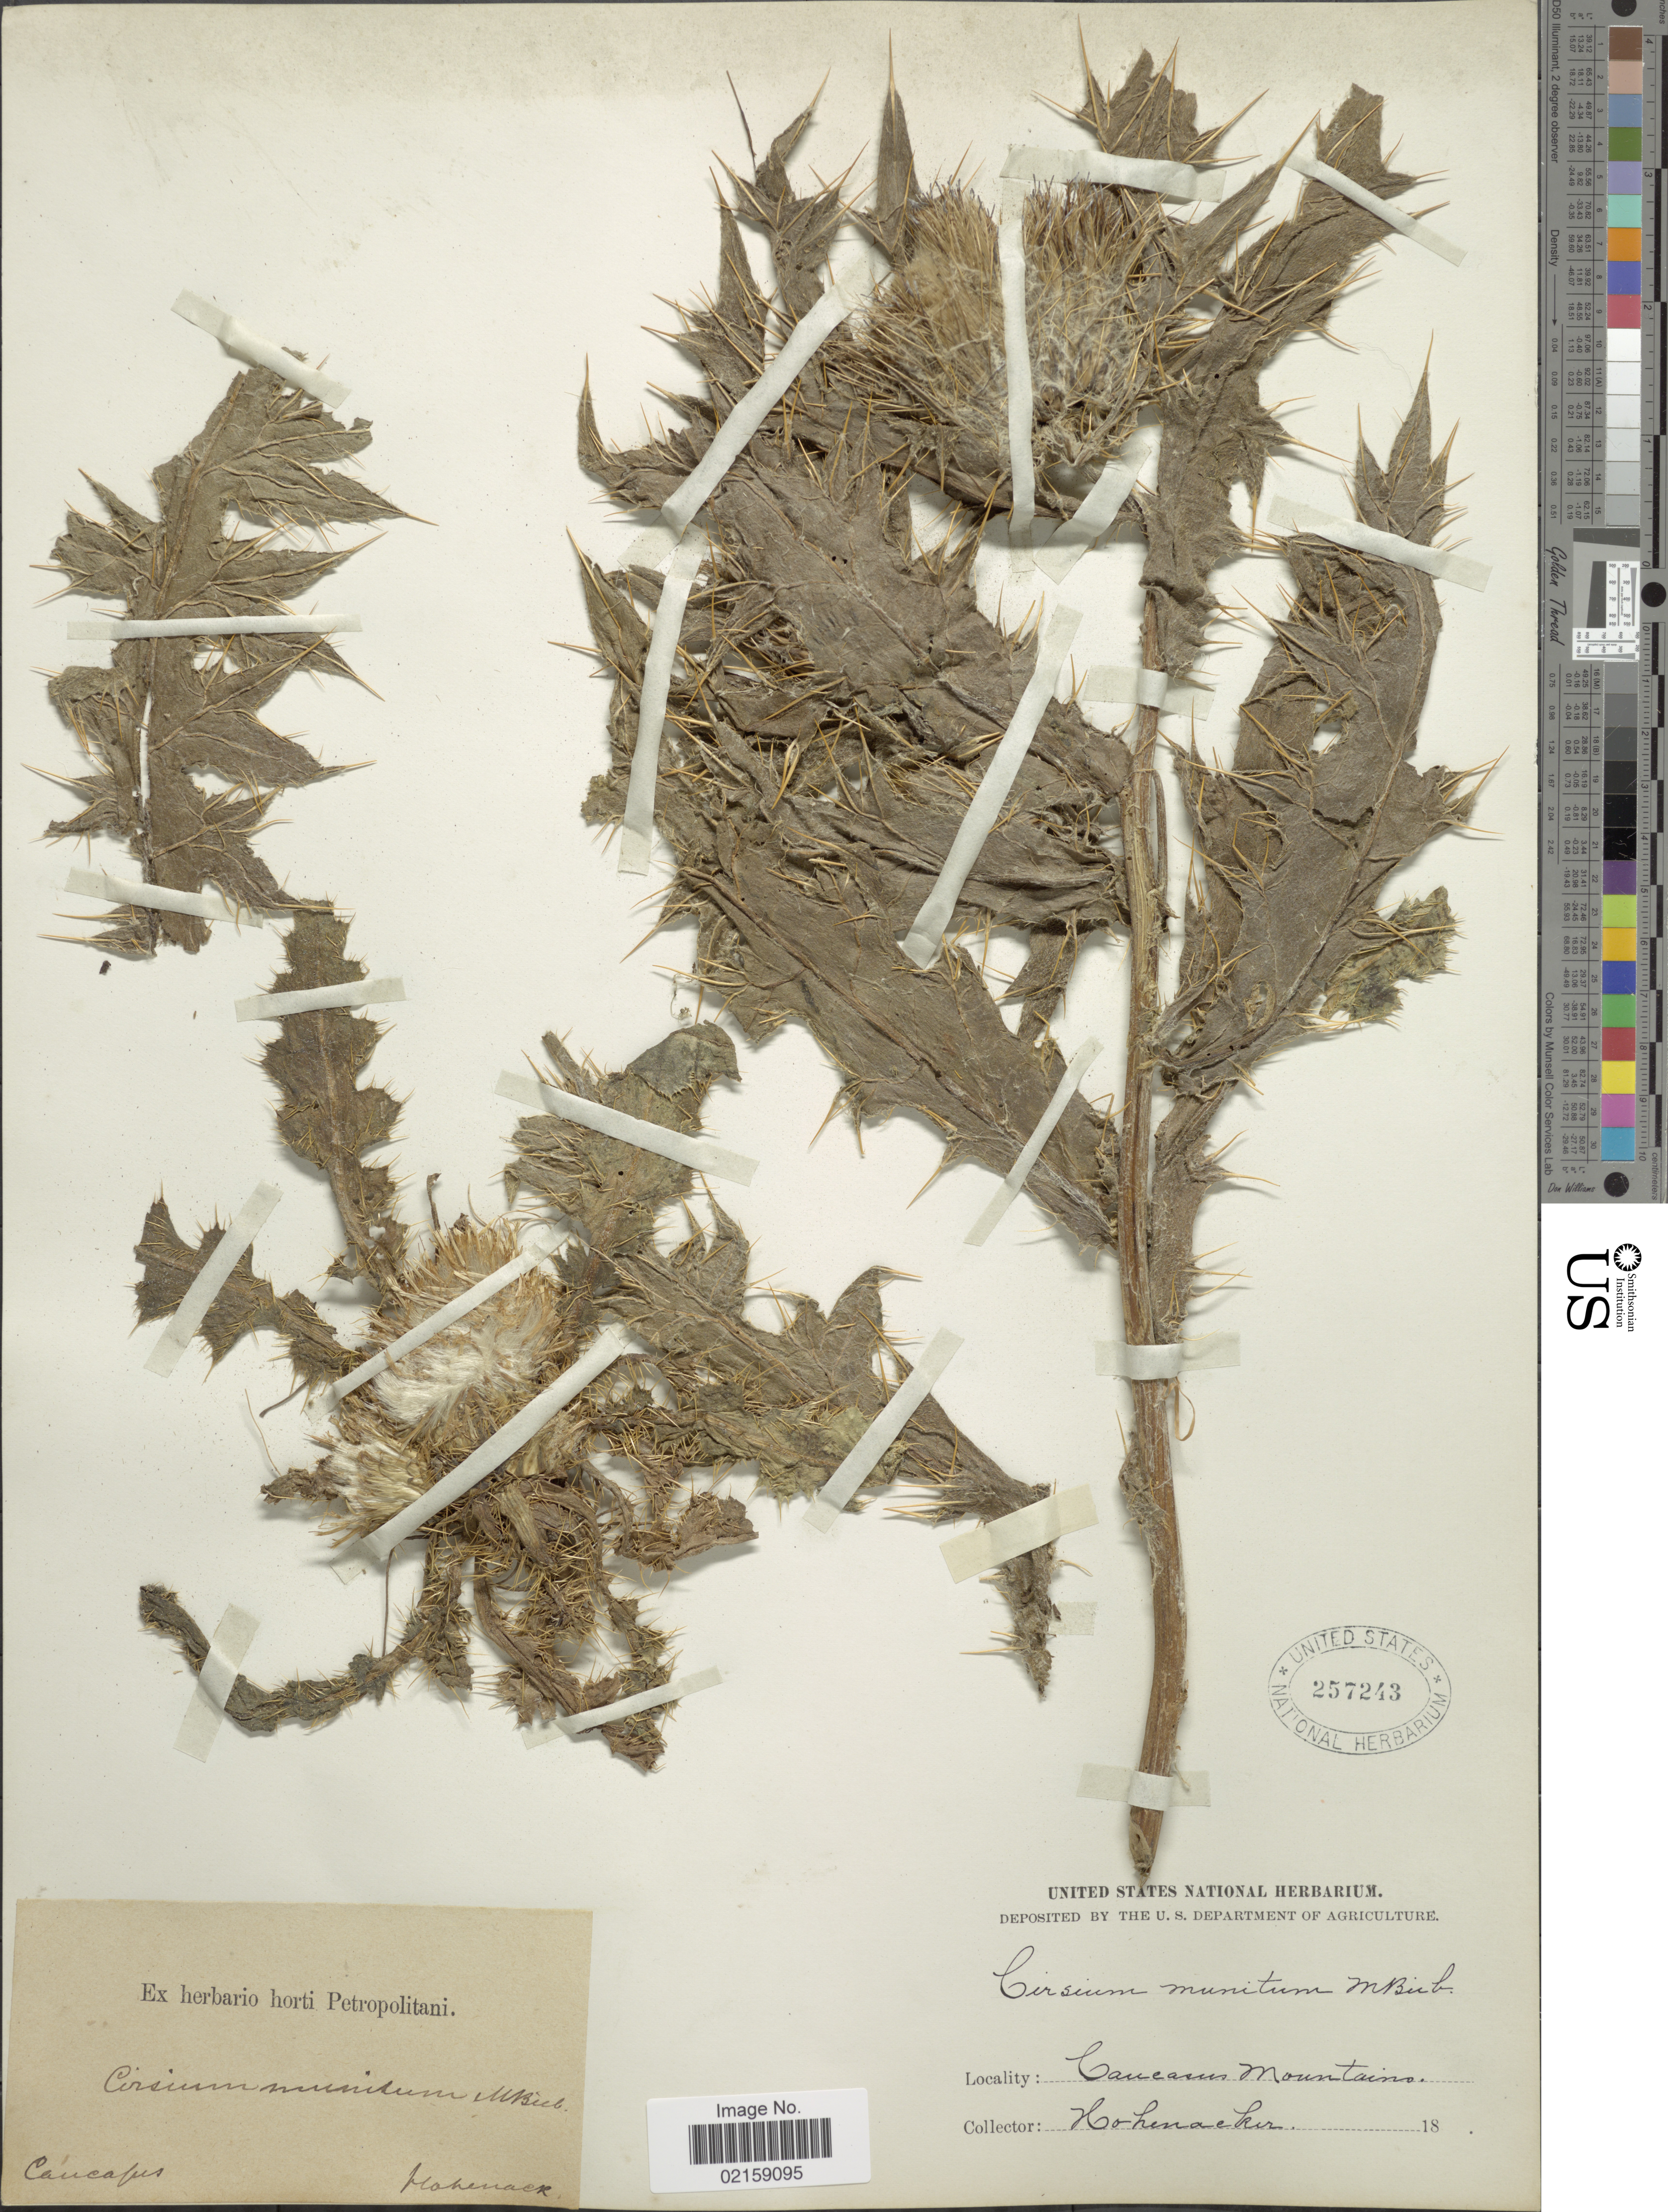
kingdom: Plantae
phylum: Tracheophyta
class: Magnoliopsida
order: Asterales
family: Asteraceae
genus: Cirsium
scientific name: Cirsium kosmelii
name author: (Adams) Fisch. ex Hohen.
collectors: Hohenacker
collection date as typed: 18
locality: Caucasus Mountains, Caucasus. [mainly comprising Armenia, Azerbaijan, Georgia, and parts of Southern Russia]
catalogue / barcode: US 257243